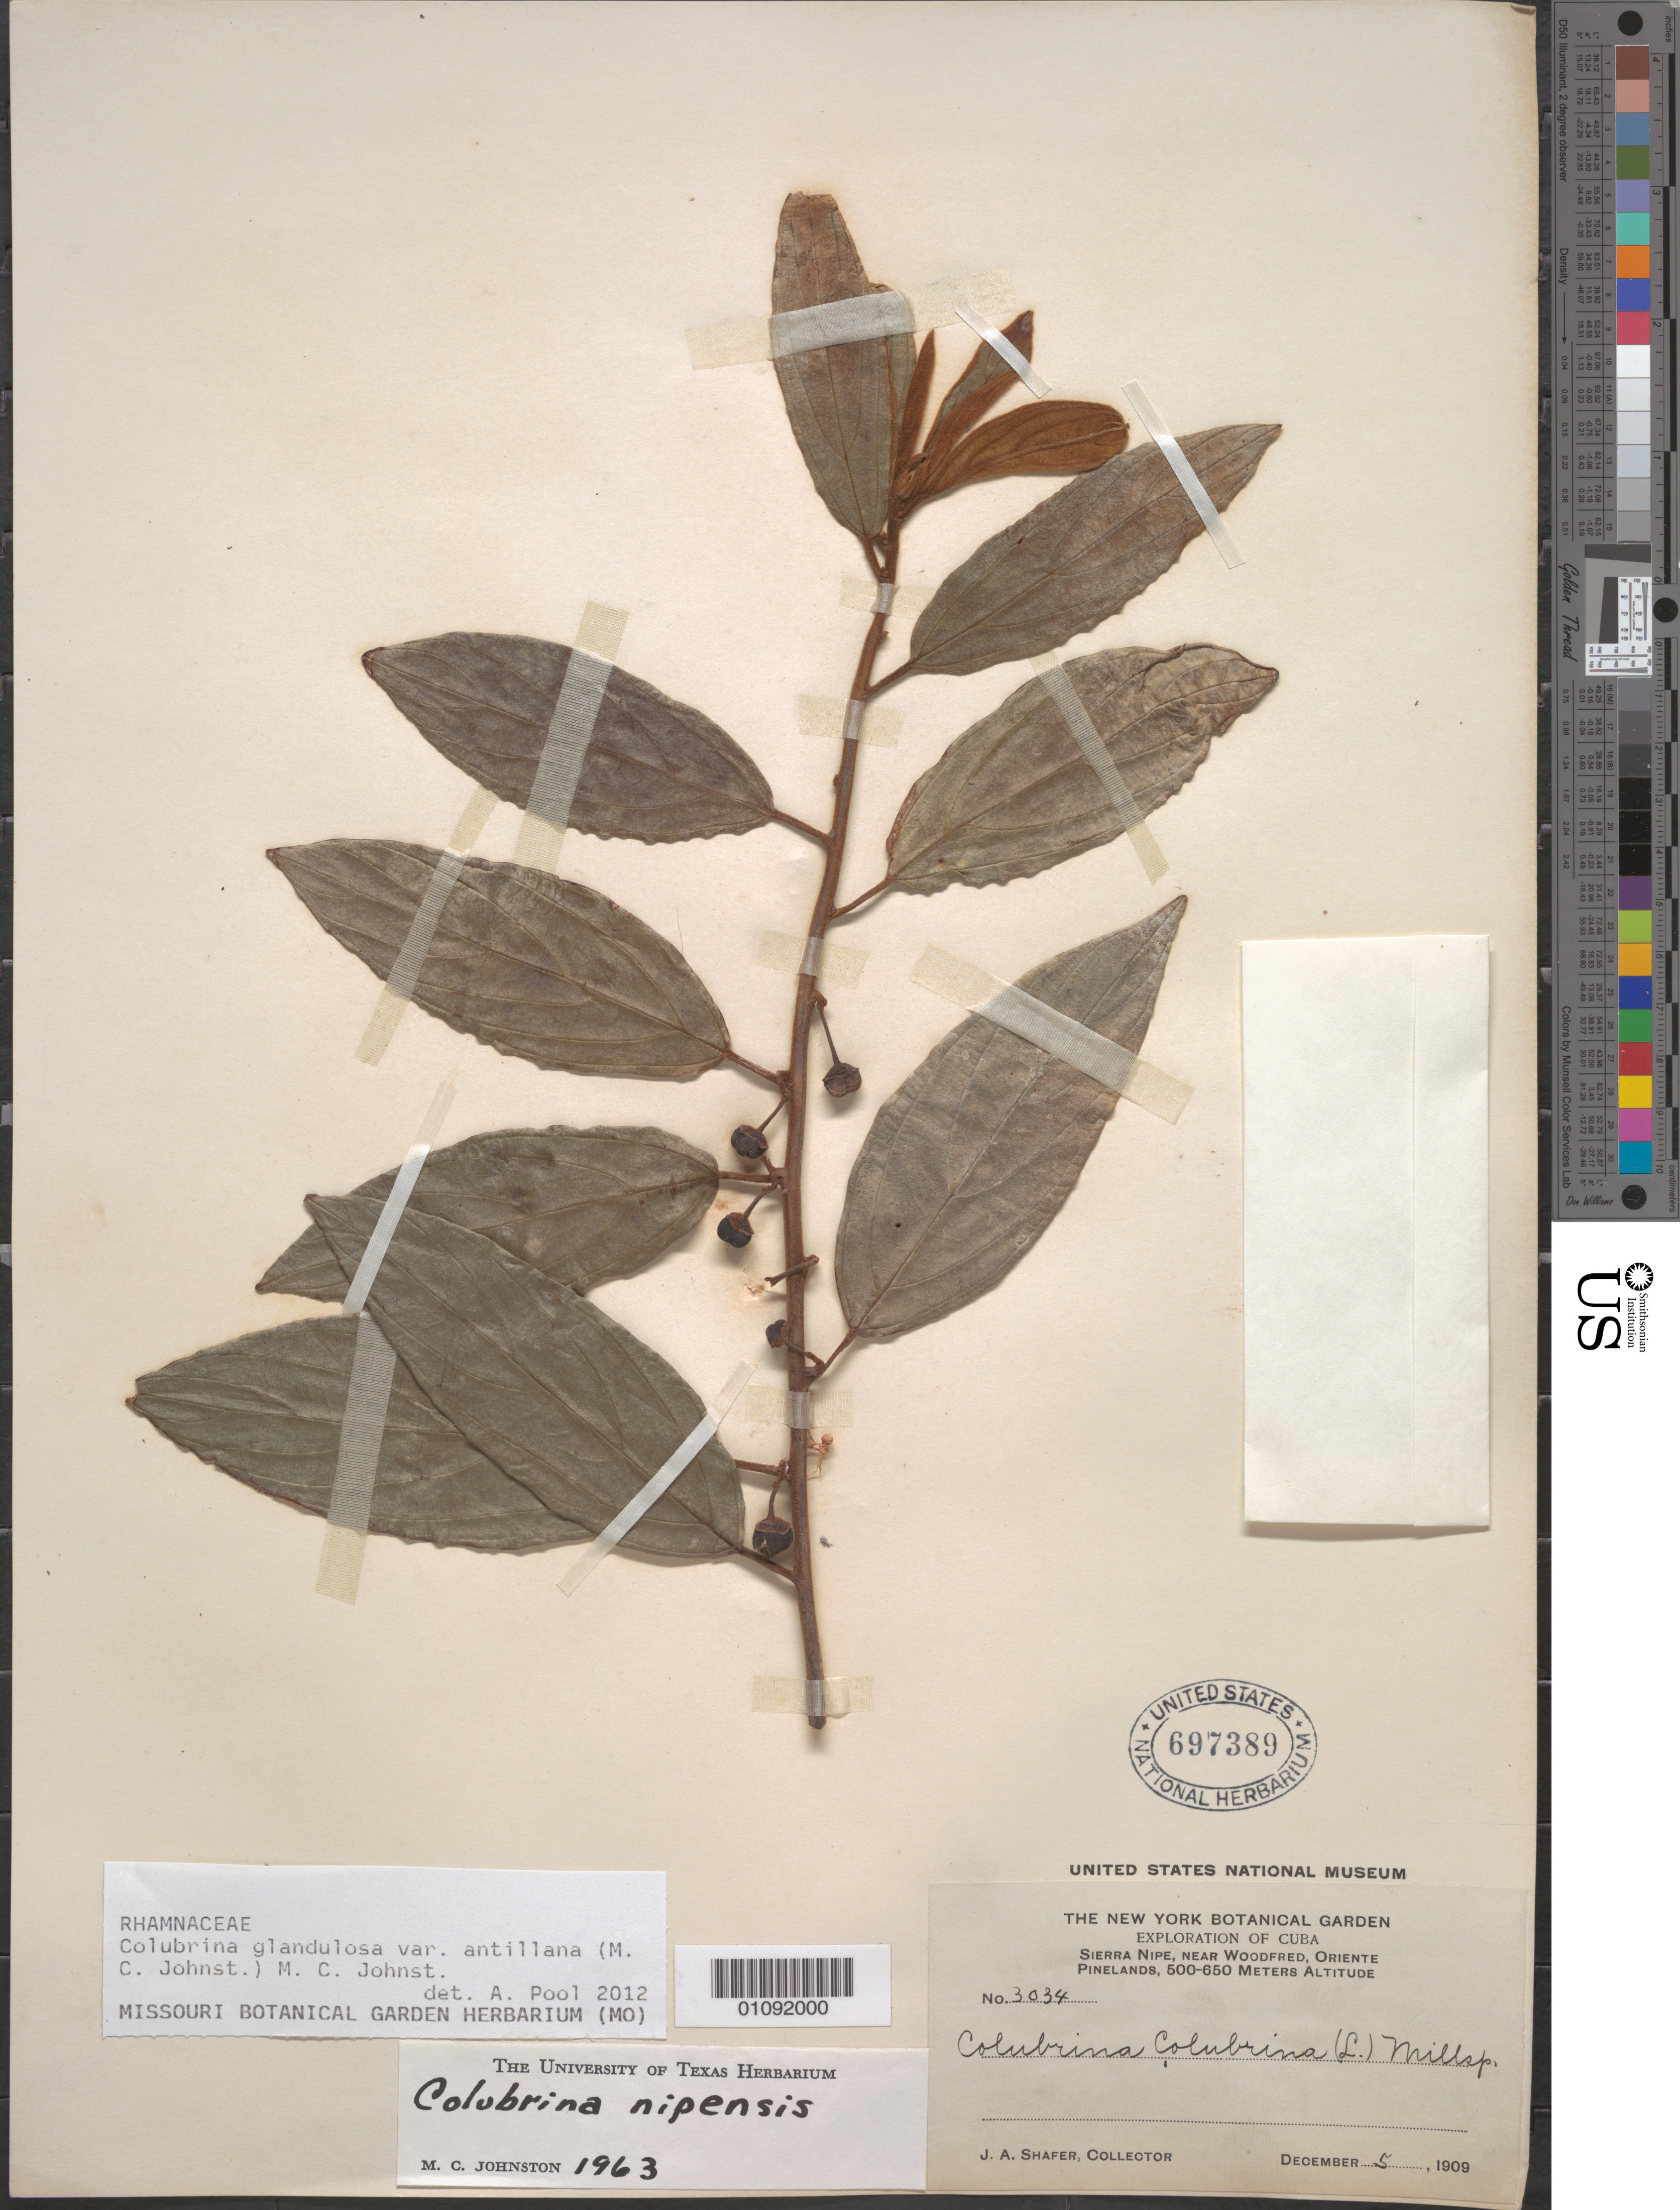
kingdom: Plantae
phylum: Tracheophyta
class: Magnoliopsida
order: Rosales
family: Rhamnaceae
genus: Colubrina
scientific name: Colubrina glandulosa var. antillana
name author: (M.C. Johnst.) M.C. Johnst.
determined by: Pool, A., (MO), Missouri Botanical Garden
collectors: J. A. Shafer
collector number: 3034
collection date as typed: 05 Dec 1909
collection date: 1909-12-05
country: Cuba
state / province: Holguín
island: Cuba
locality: Sierra Nipe, near Woodfred, Oriente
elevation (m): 500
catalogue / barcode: US 697389